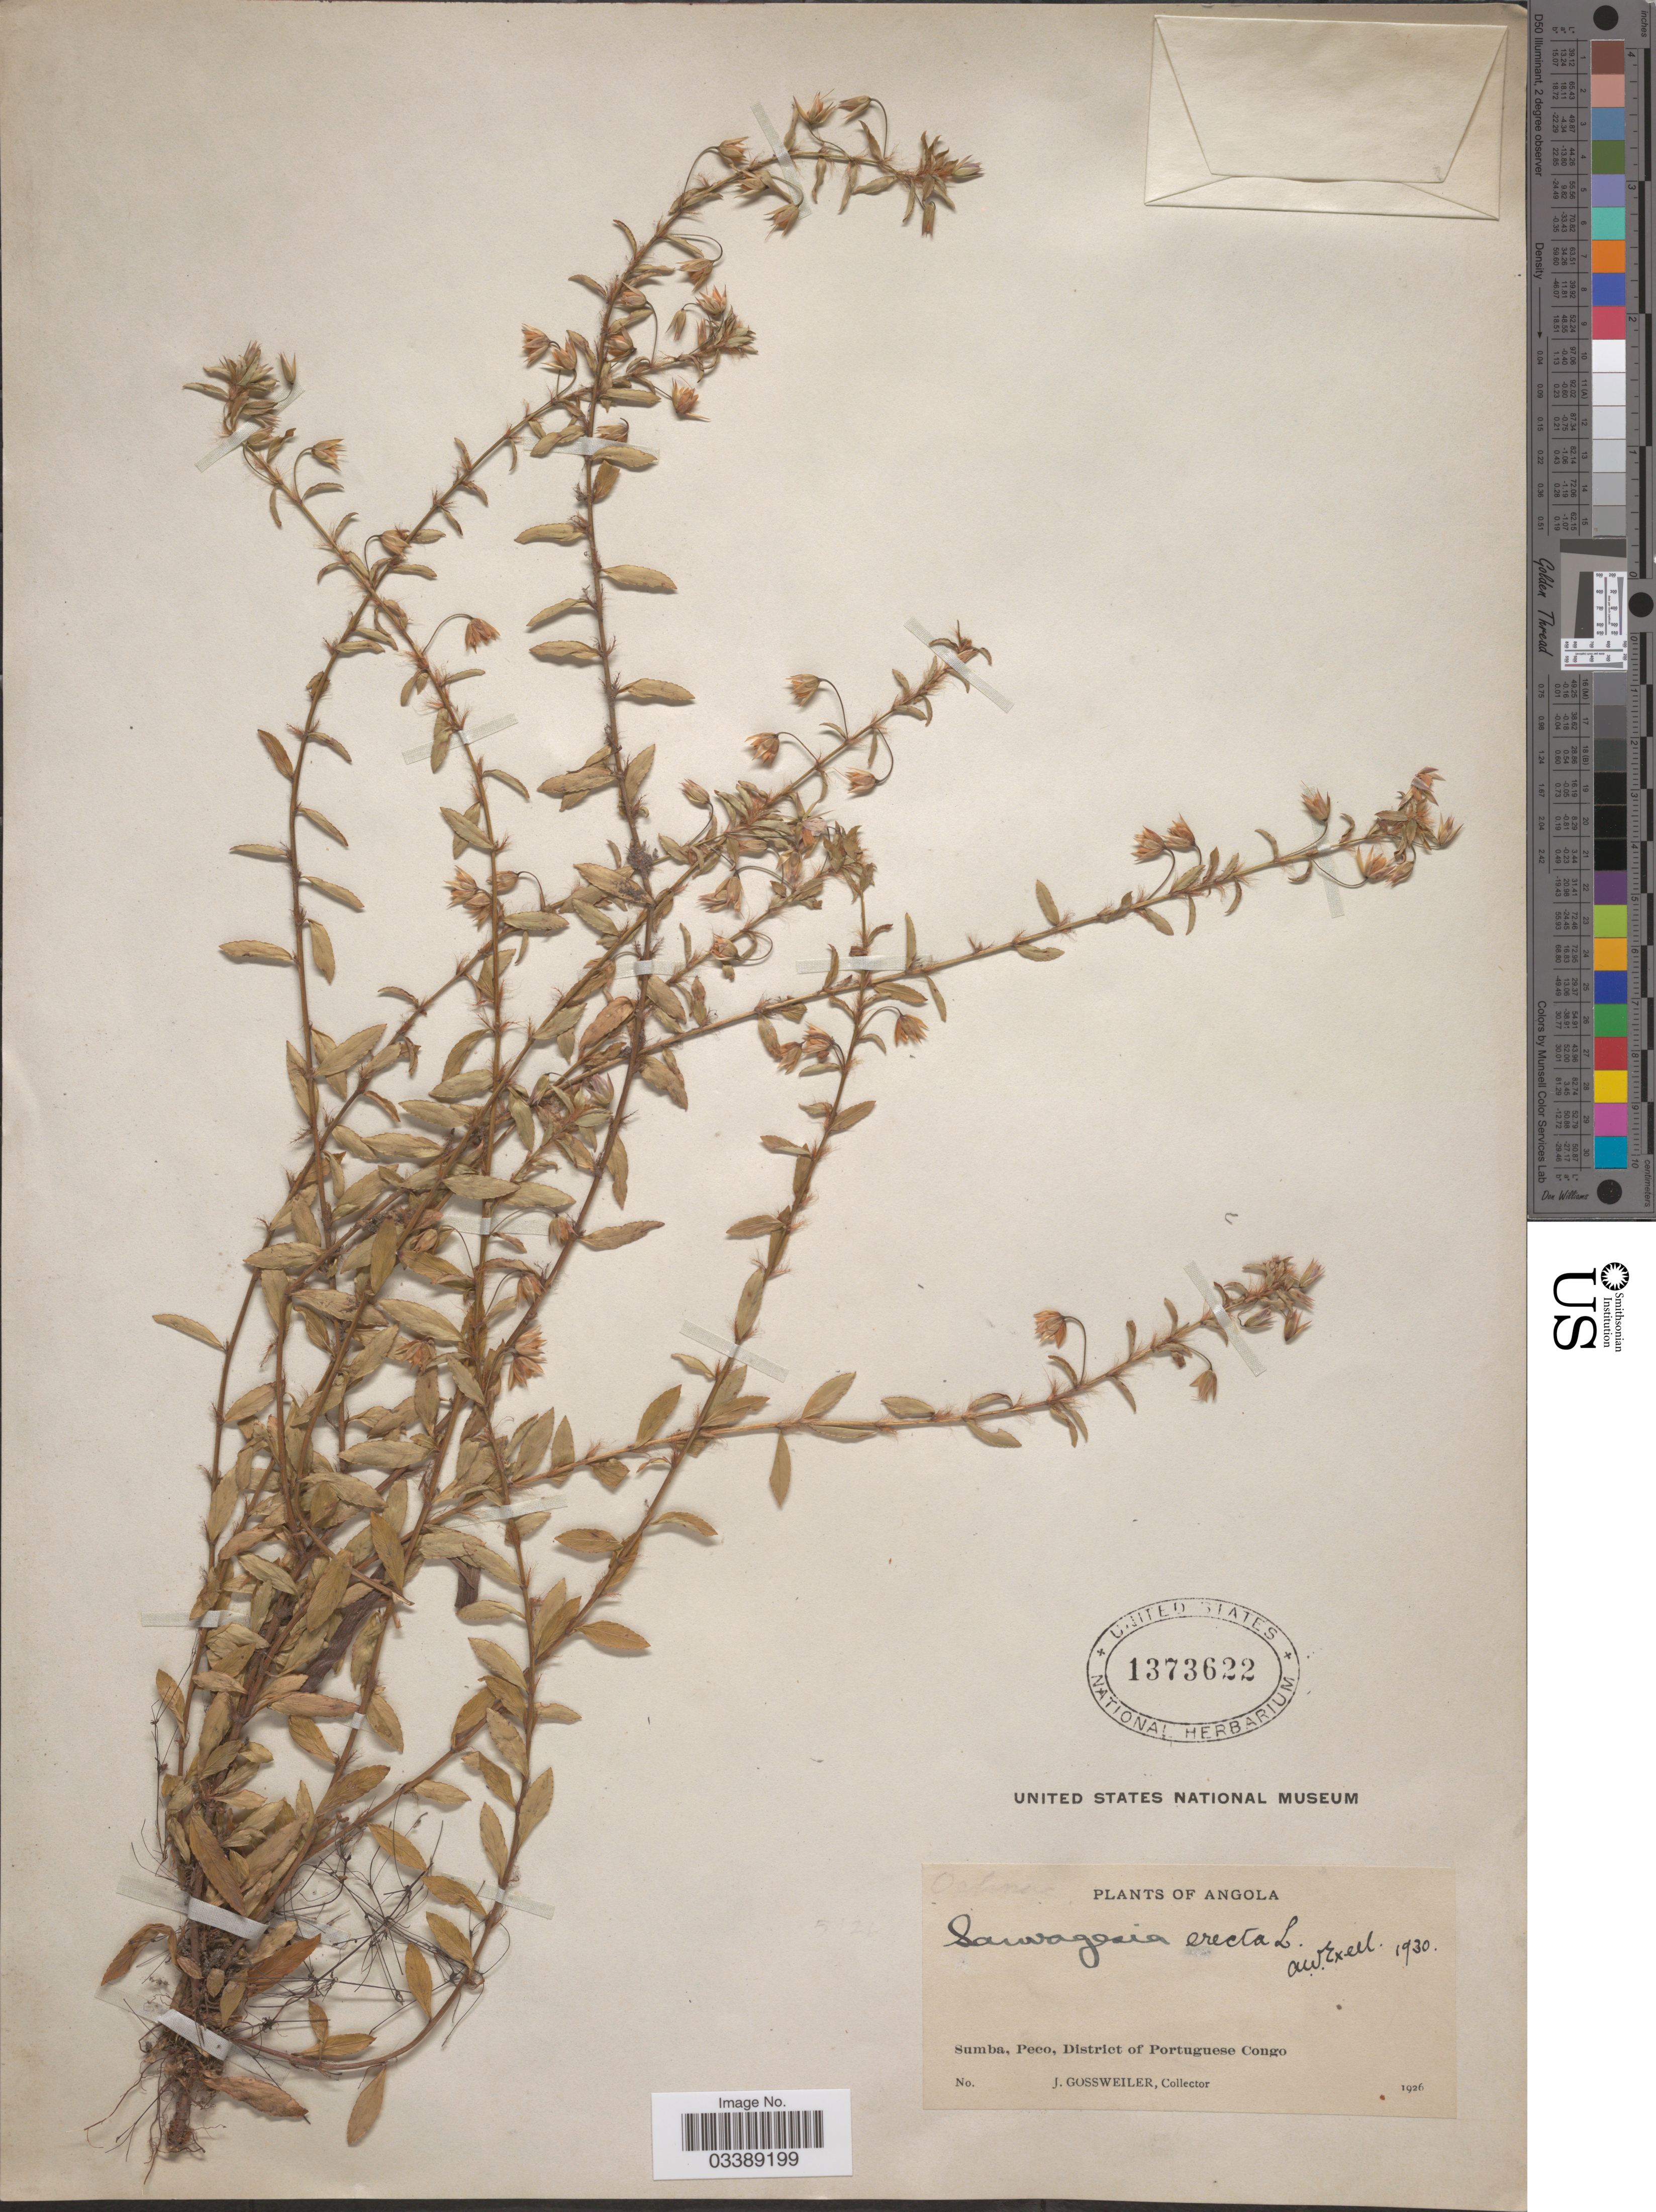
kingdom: Plantae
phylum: Tracheophyta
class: Magnoliopsida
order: Malpighiales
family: Ochnaceae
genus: Sauvagesia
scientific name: Sauvagesia erecta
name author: L.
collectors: J. Gossweiler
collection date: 1926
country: Angola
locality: Sumba, Peco, District of Portuguese Congo.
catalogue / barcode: US 1373622